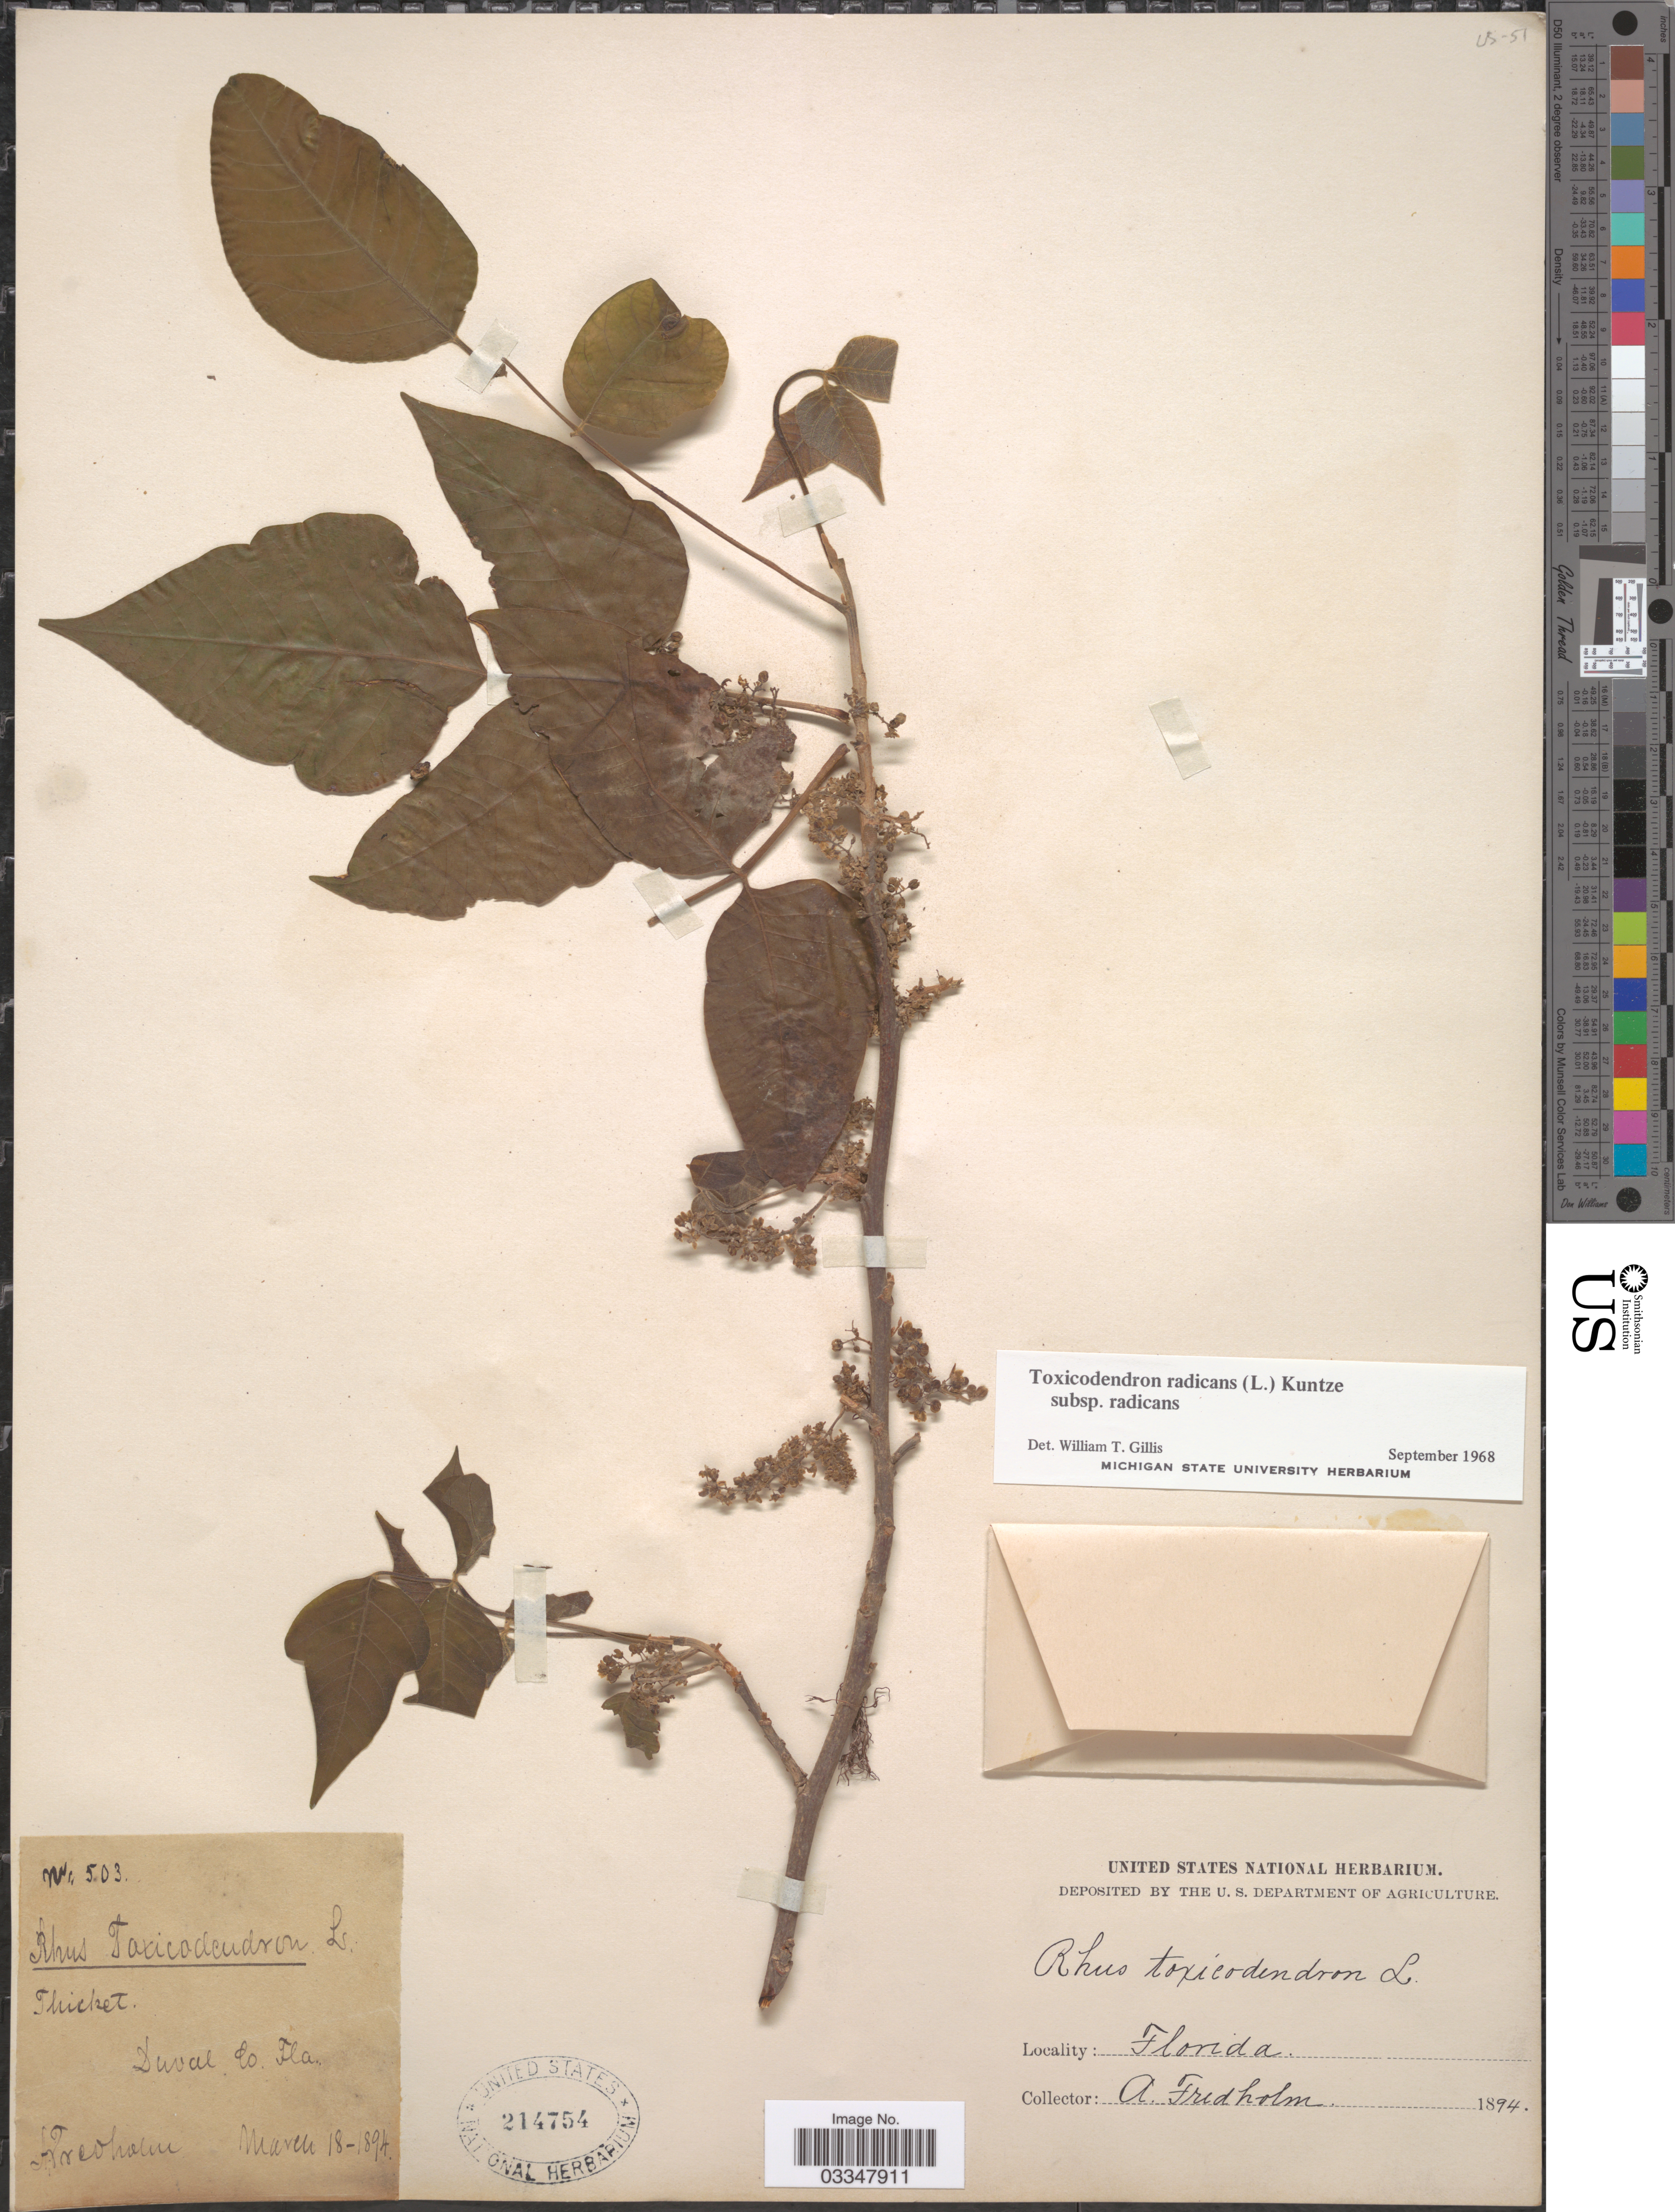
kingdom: Plantae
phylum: Tracheophyta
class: Magnoliopsida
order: Sapindales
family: Anacardiaceae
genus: Toxicodendron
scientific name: Toxicodendron radicans subsp. radicans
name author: (L.) Kuntze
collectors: A. Fredholm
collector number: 503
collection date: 1894-03-18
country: United States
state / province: Florida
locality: Duval Co.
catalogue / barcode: US 214754